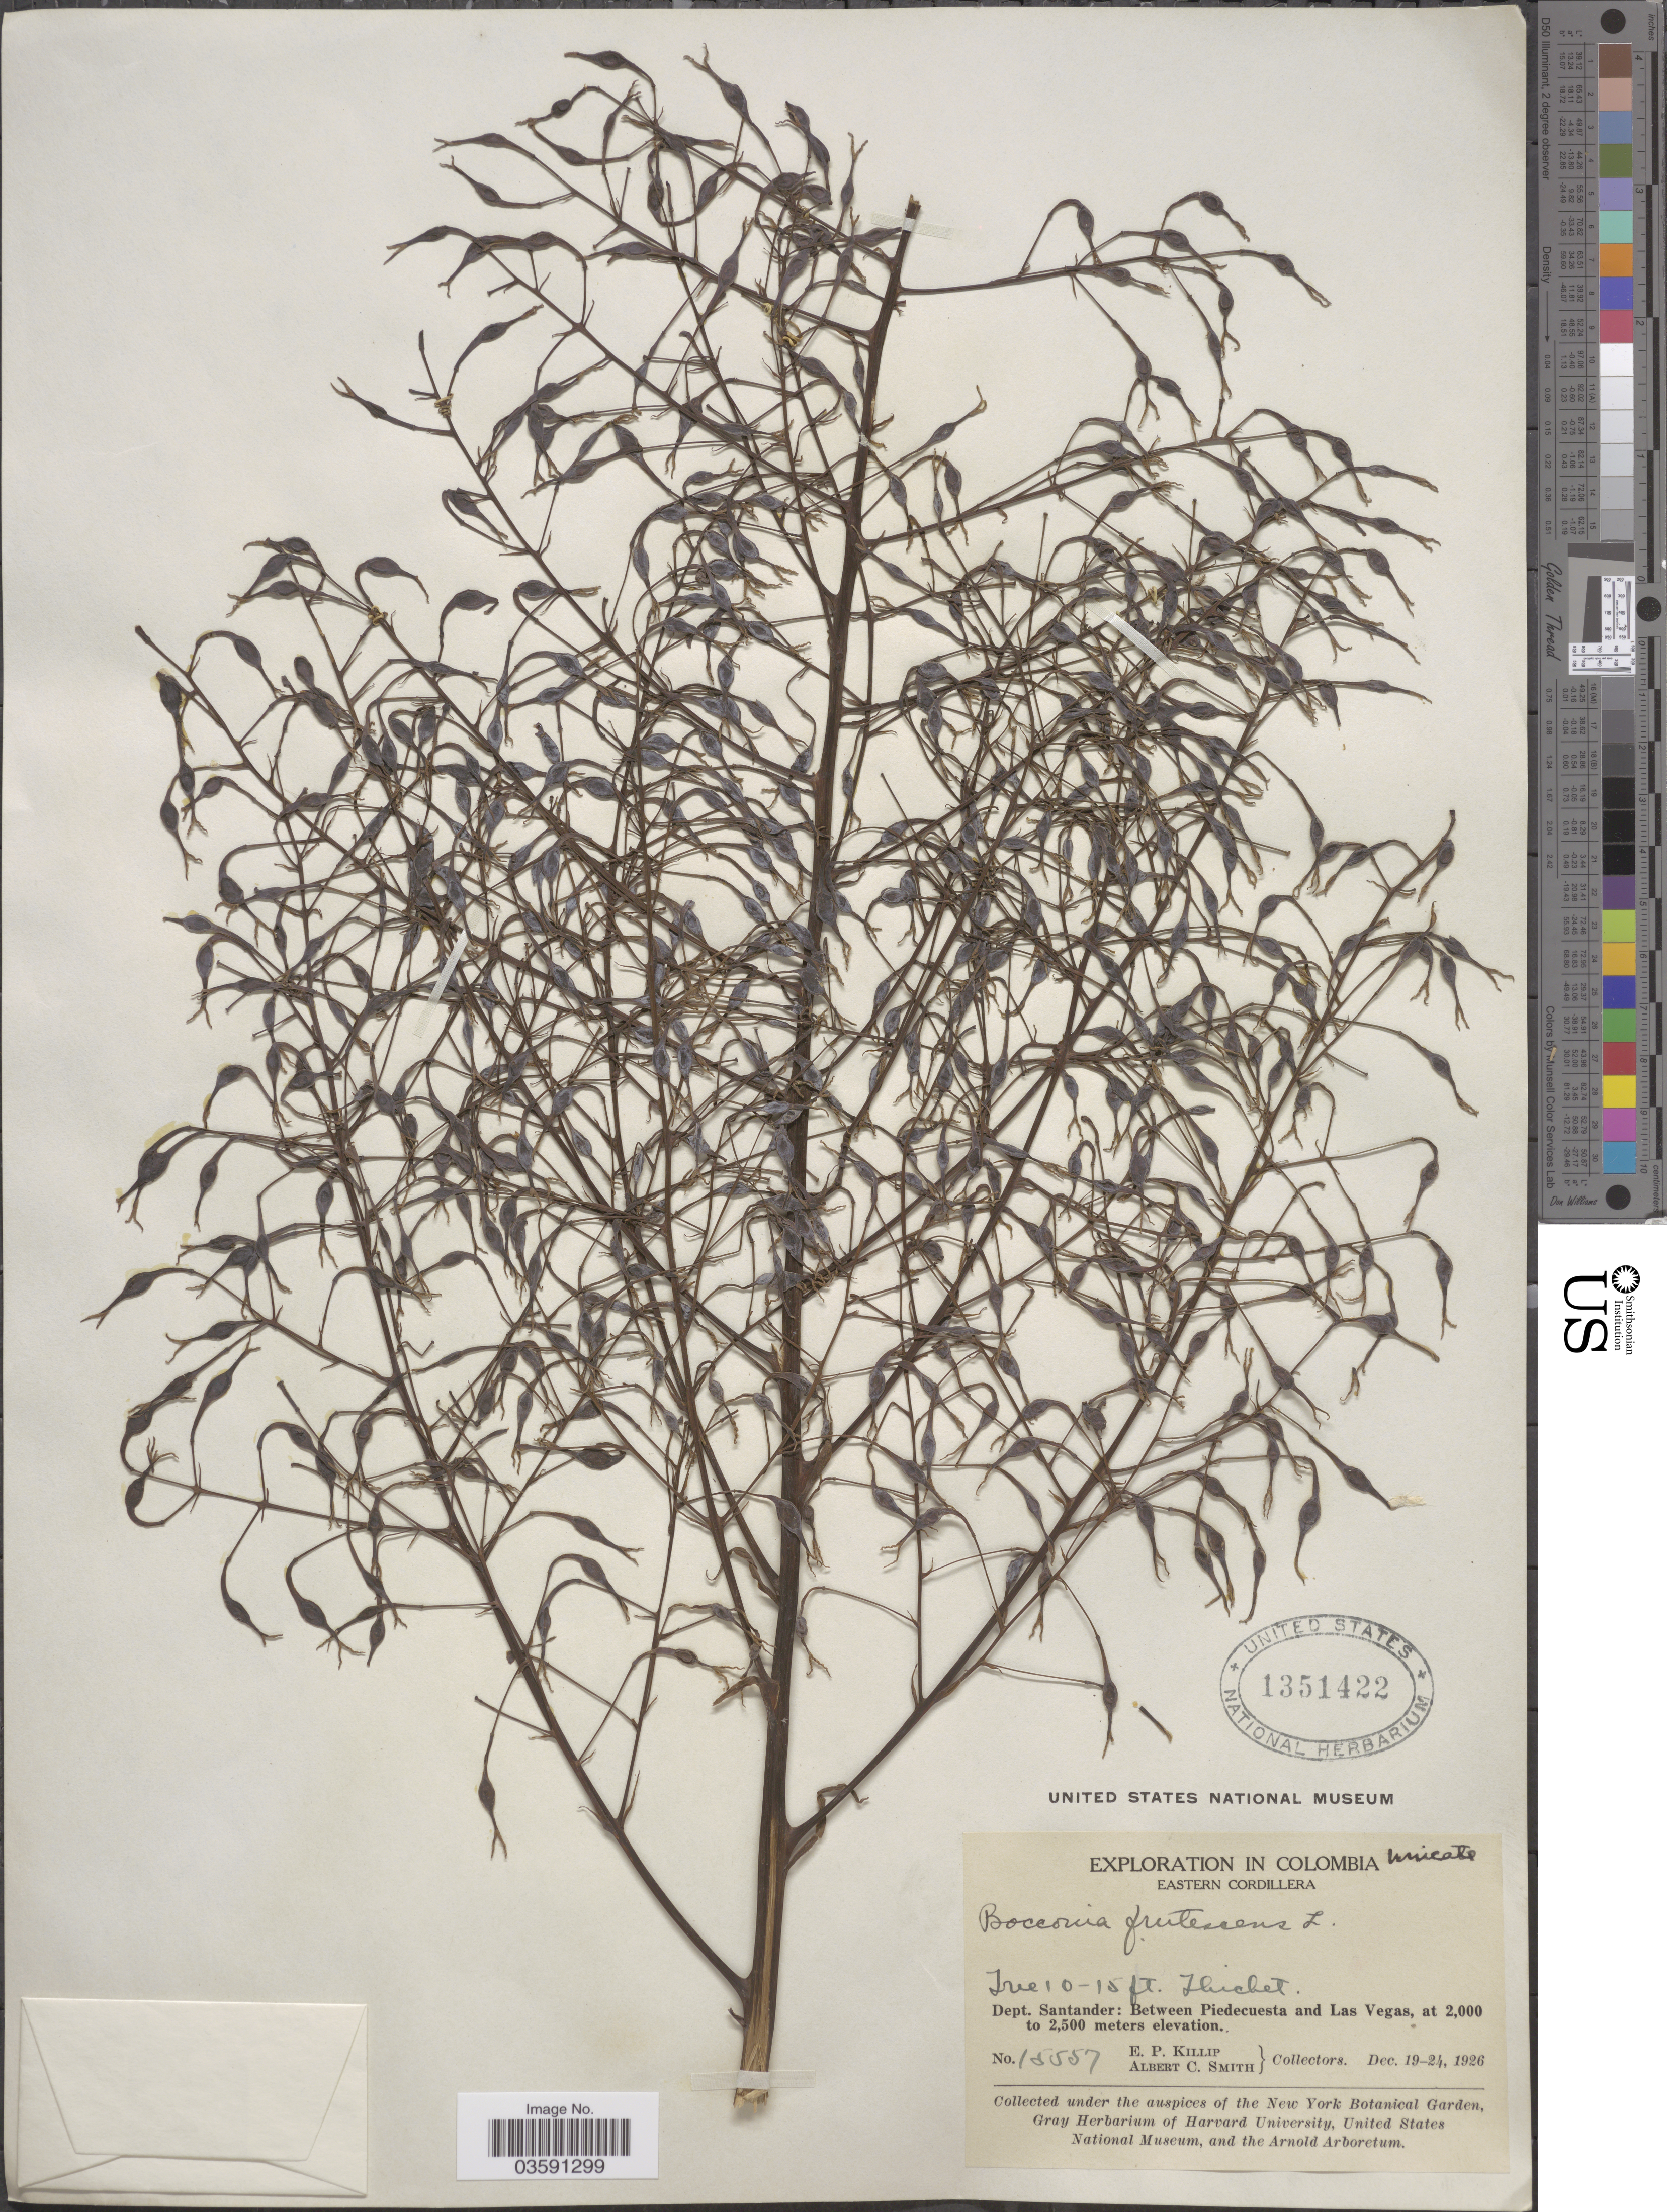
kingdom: Plantae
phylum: Tracheophyta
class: Magnoliopsida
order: Ranunculales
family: Papaveraceae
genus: Bocconia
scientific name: Bocconia integrifolia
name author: Bonpl.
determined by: Strong, Mark T., (BOT), Smithsonian Institution - National Museum of Natural History (UNITED STATES)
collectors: E. P. Killip & A. C. Smith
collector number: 15557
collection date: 1926-12-19/1926-12-24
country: Colombia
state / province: Santander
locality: Eastern Cordillera. Dept. Santander: Between Piedecuesta and Las Vegas.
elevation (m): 2000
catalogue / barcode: US 1351422